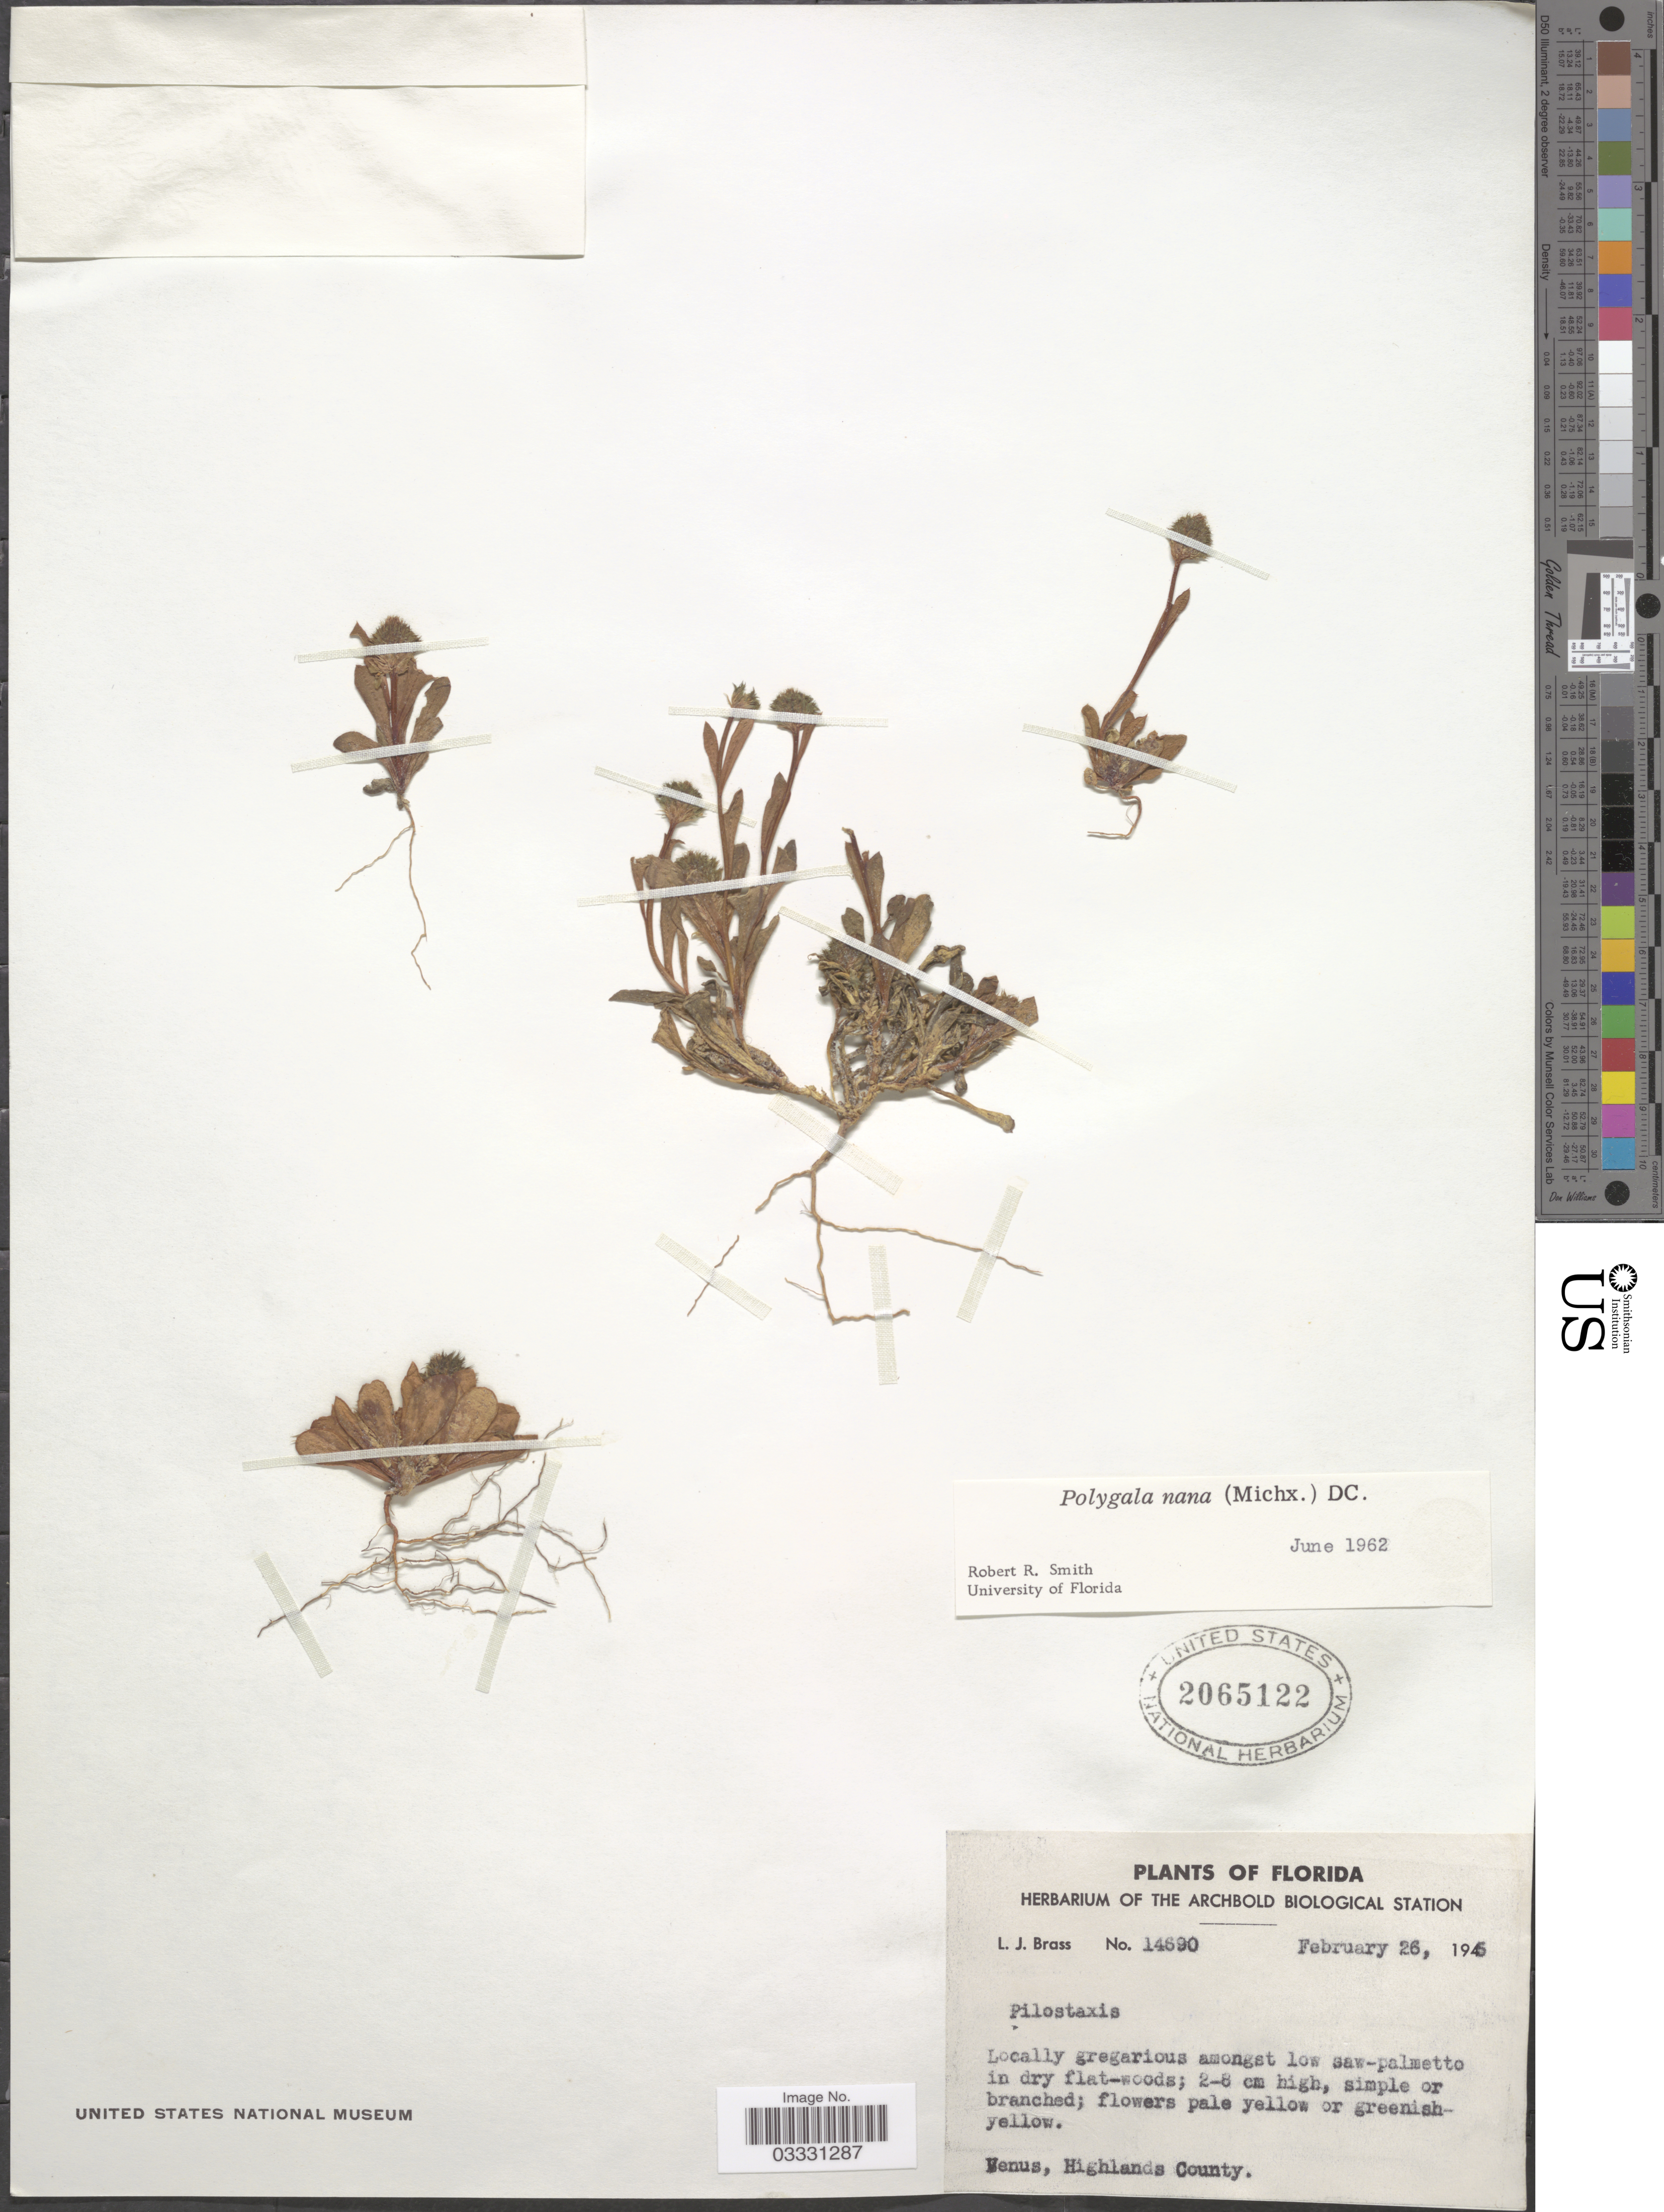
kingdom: Plantae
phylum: Tracheophyta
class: Magnoliopsida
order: Fabales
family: Polygalaceae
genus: Polygala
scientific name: Polygala nana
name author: (Michx.) DC.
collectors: L. J. Brass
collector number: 14690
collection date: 1945-02-26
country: United States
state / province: Florida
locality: Venus, Highlands County.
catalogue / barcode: US 2065122